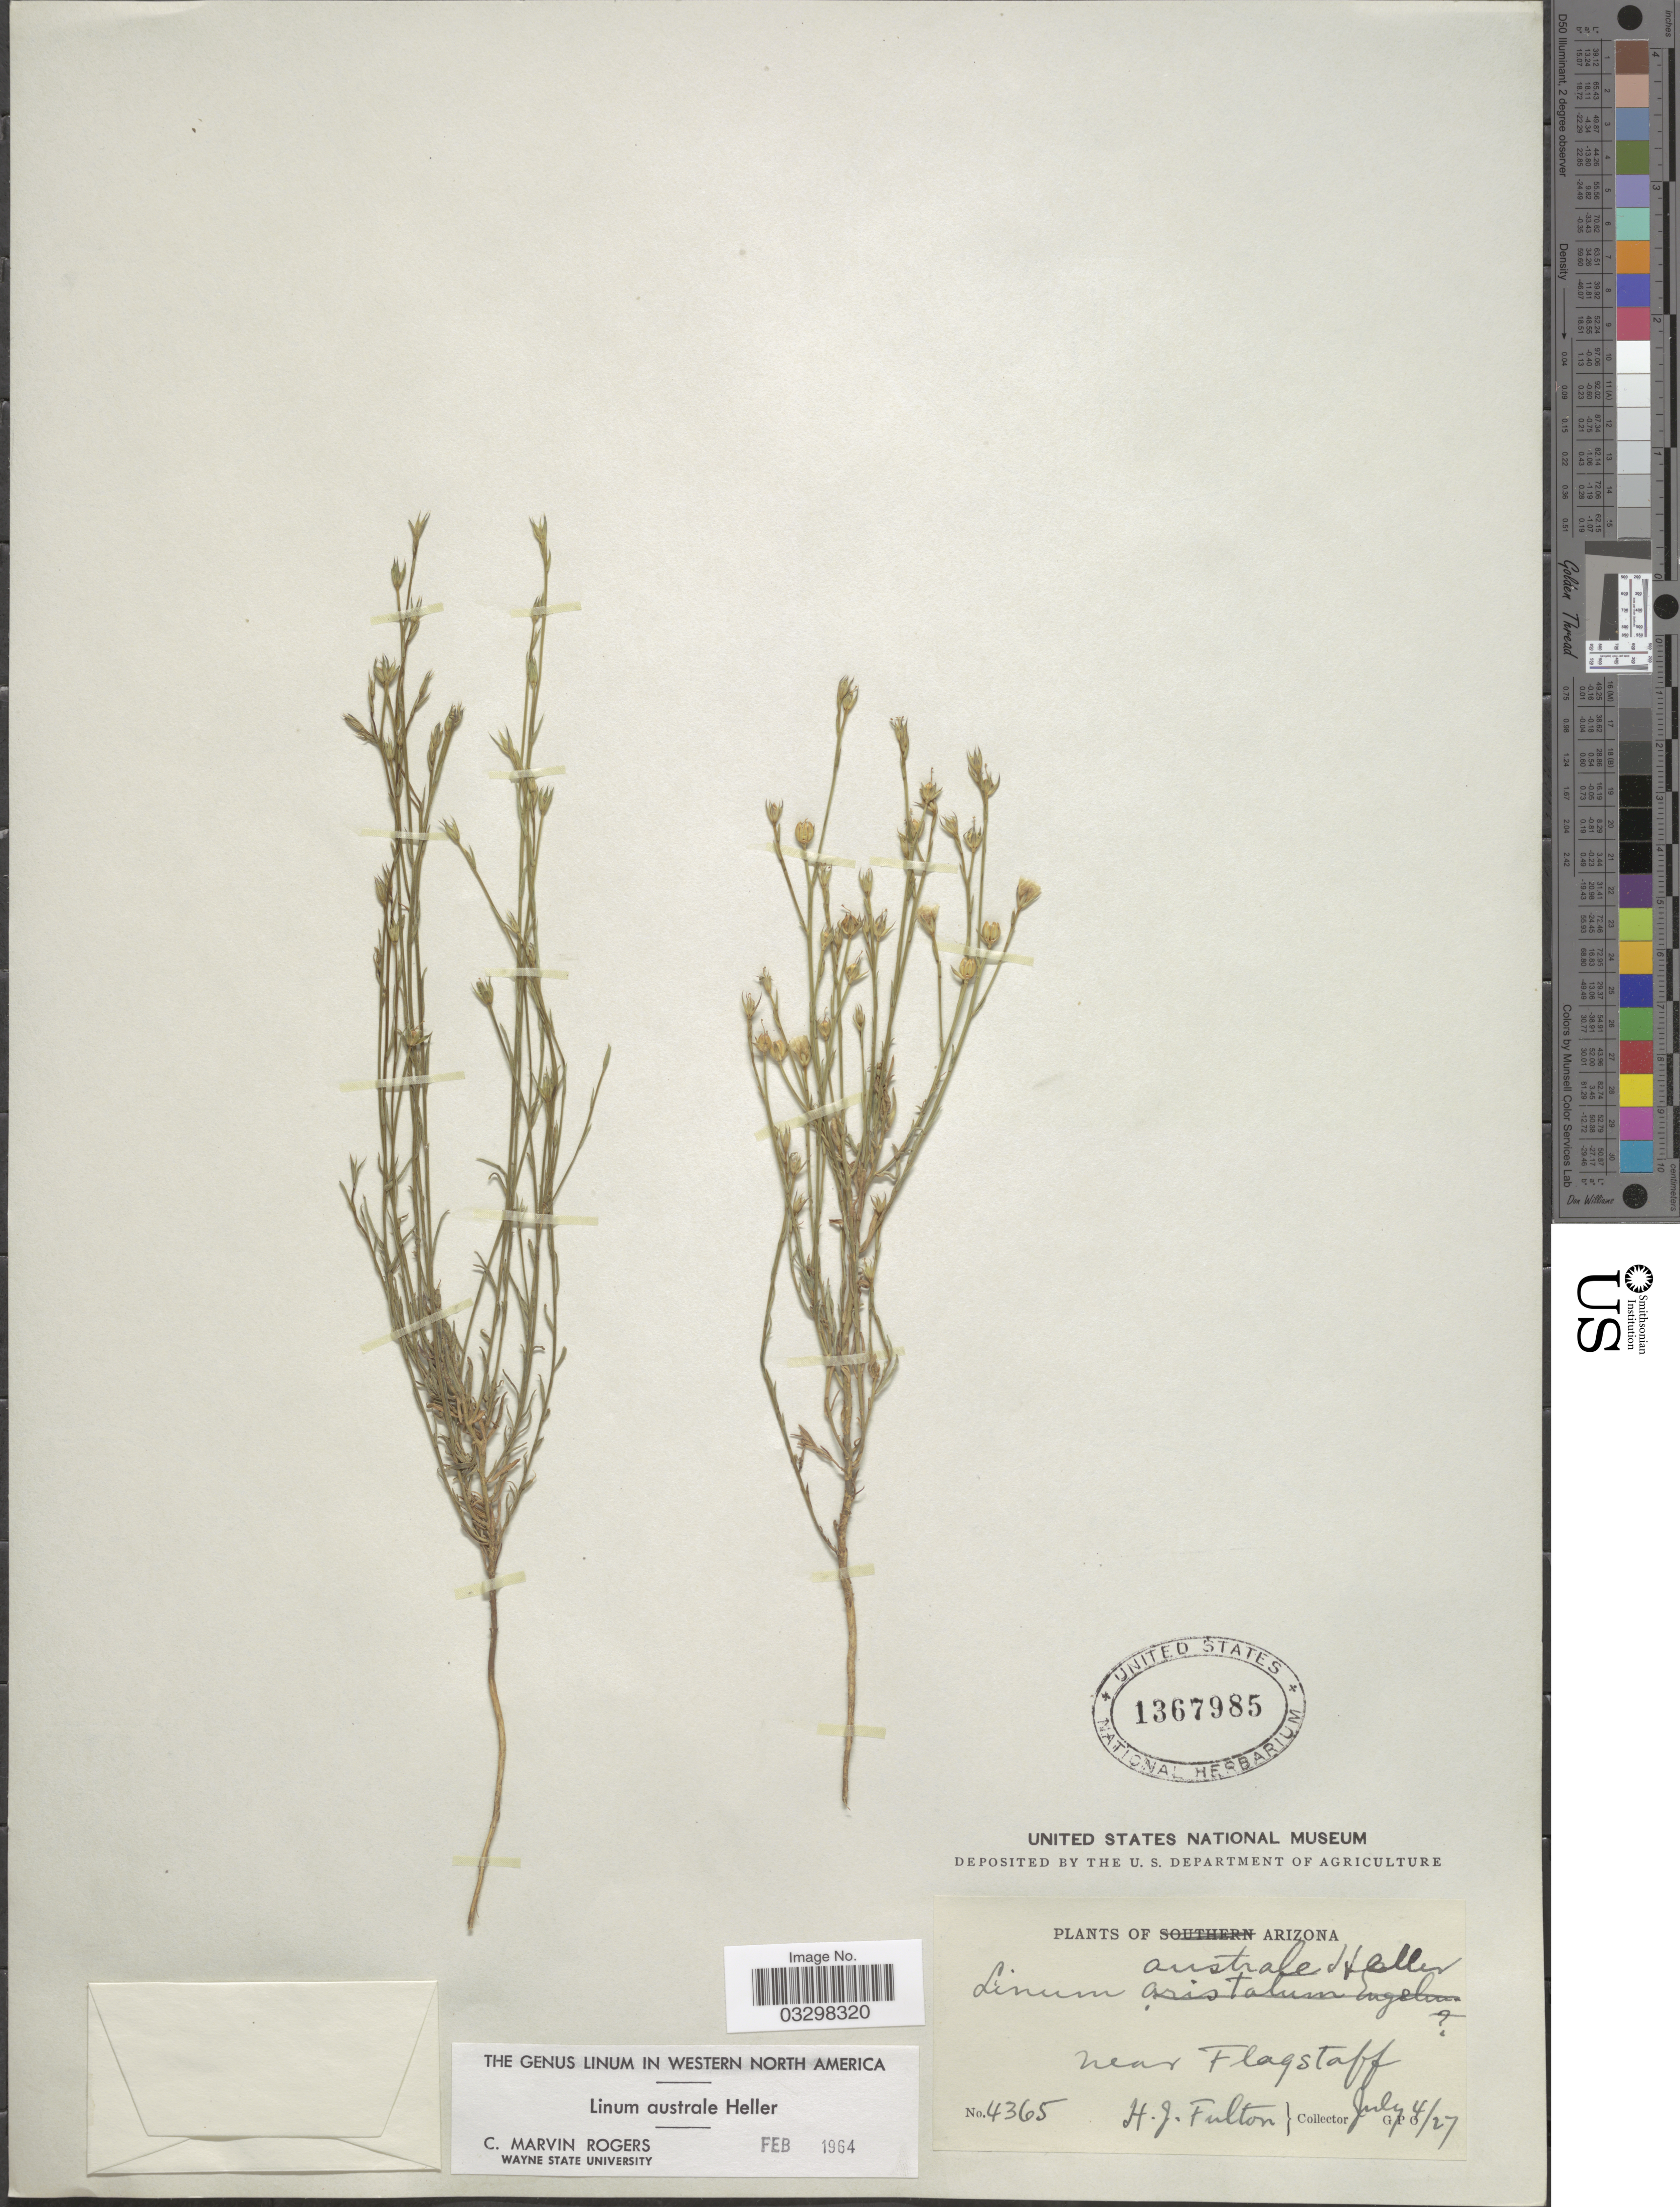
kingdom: Plantae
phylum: Tracheophyta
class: Magnoliopsida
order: Malpighiales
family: Linaceae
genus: Linum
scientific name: Linum australe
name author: A. Heller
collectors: H. Fulton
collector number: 4365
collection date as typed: Transcribed d/m/y: 4/7/27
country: United States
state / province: Arizona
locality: Near Flagstaff.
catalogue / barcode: US 1367985